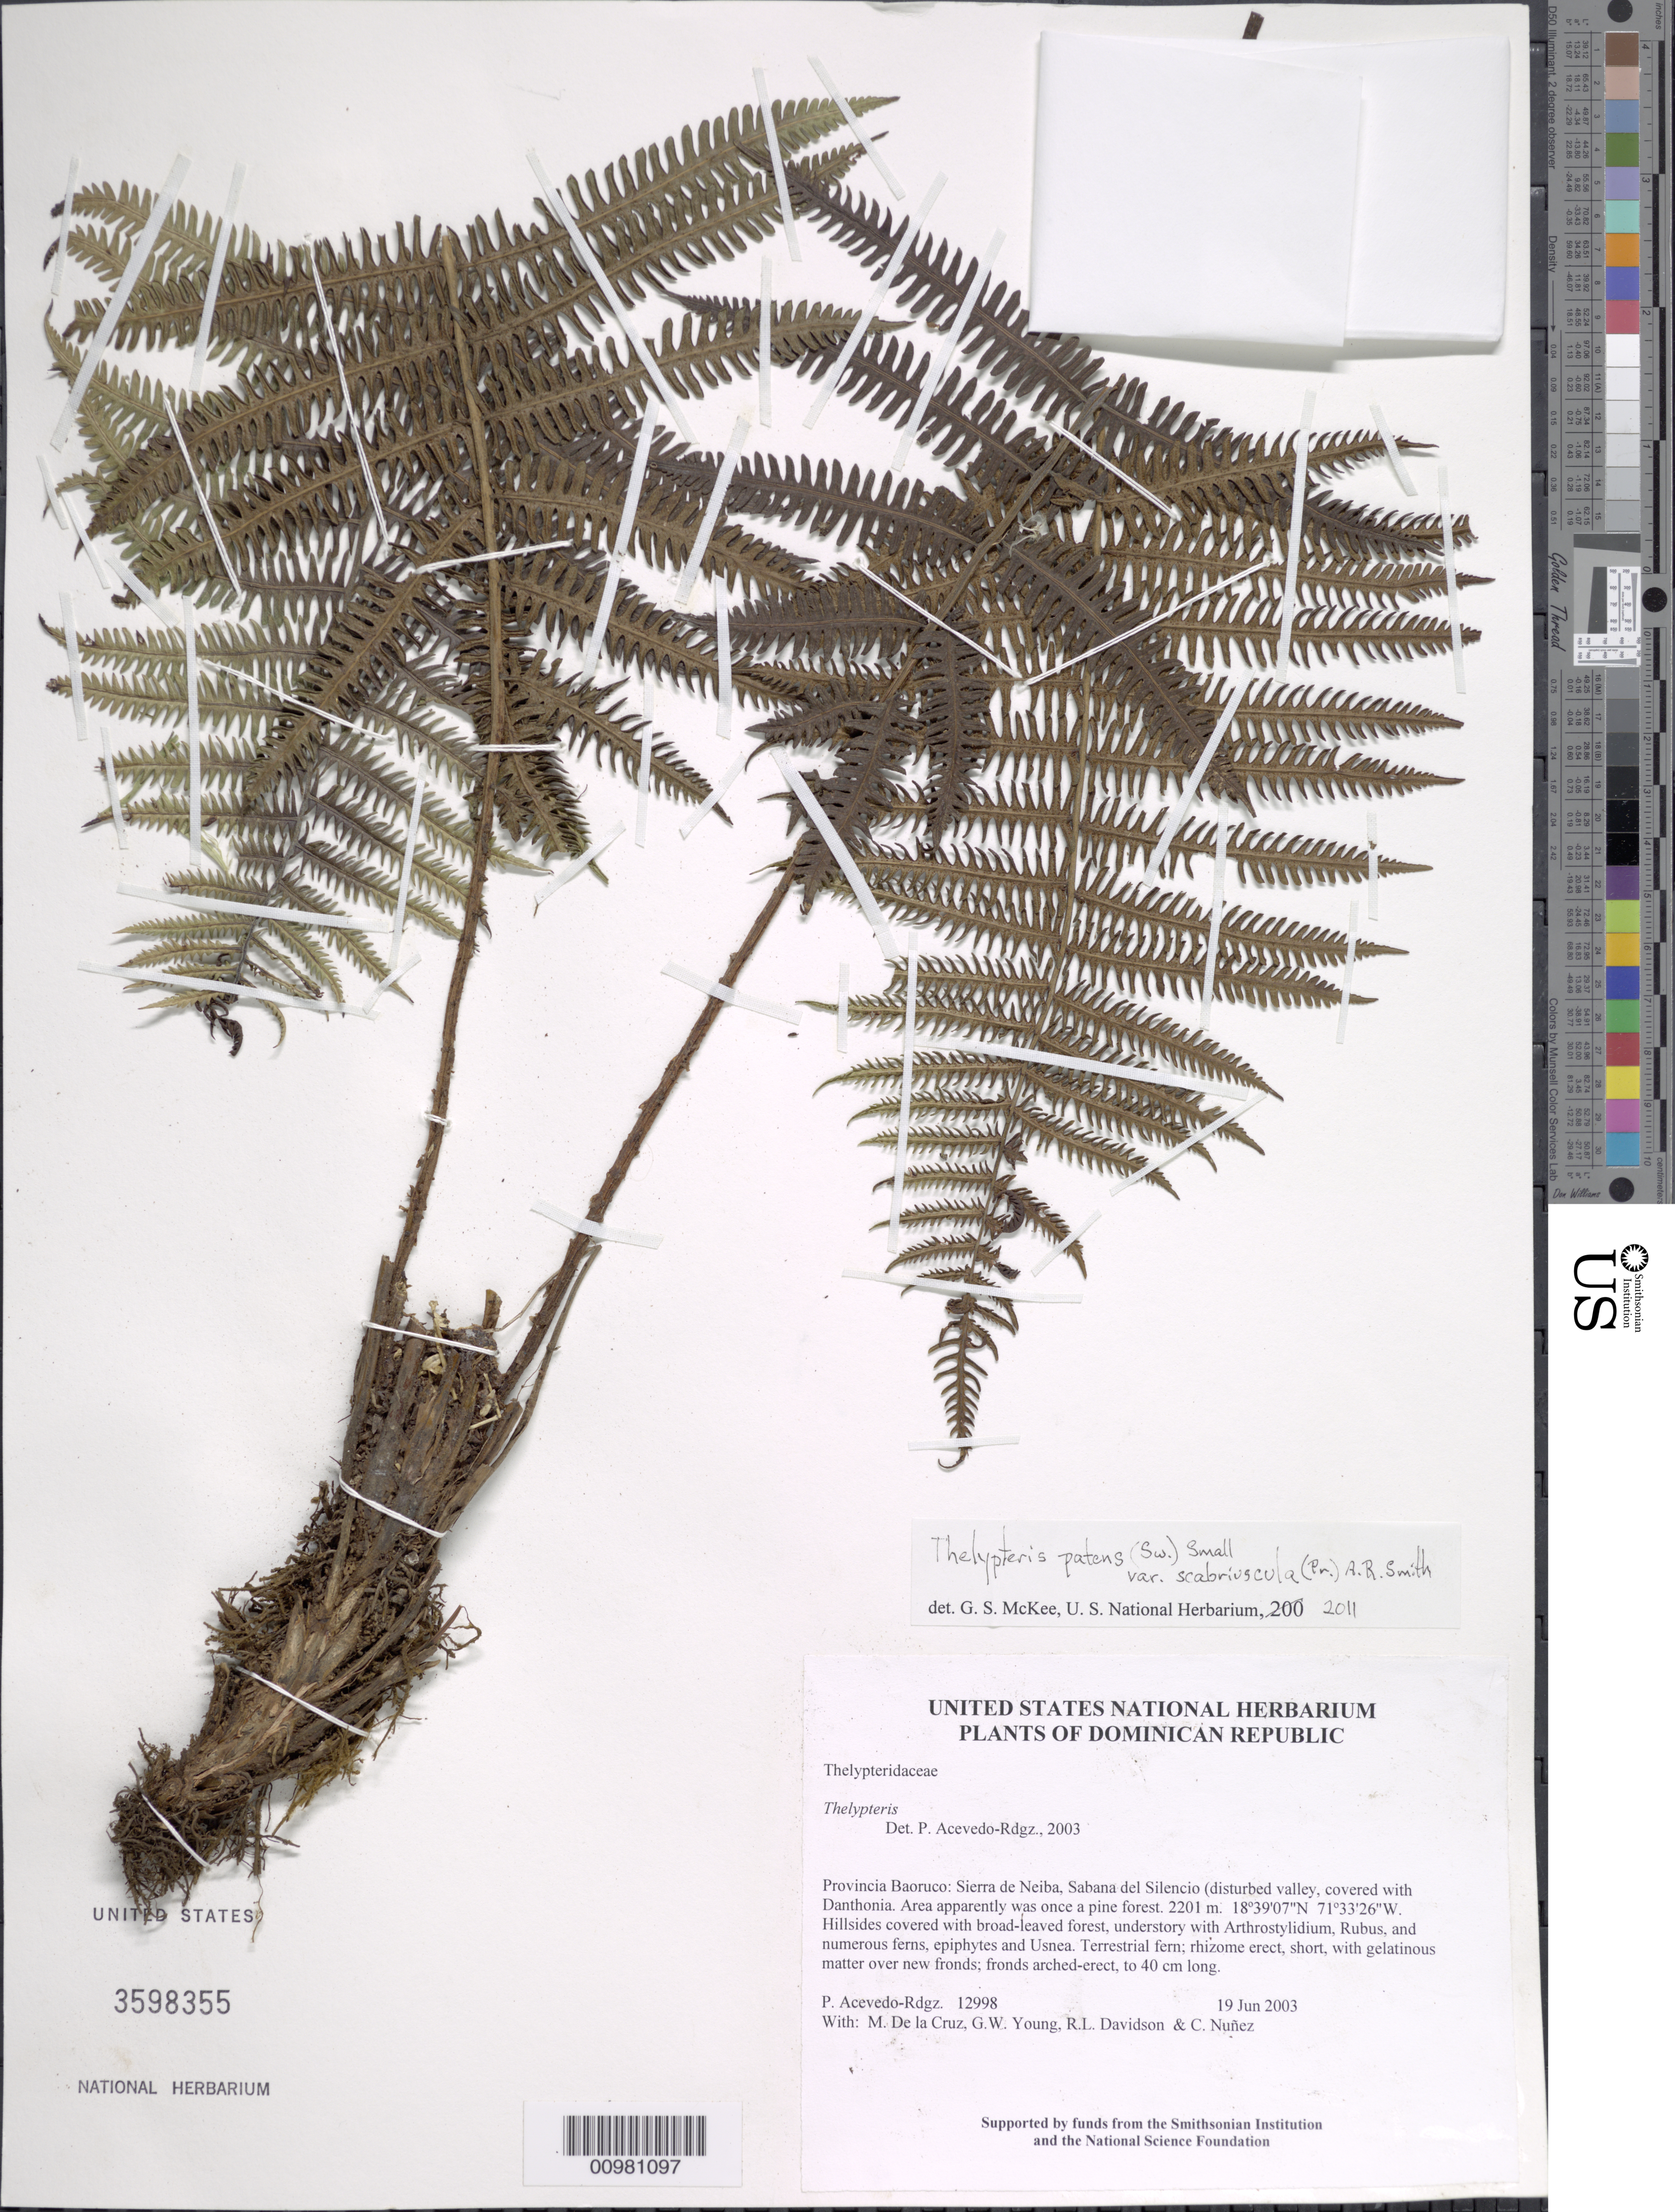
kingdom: Plantae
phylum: Tracheophyta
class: Polypodiopsida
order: Polypodiales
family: Thelypteridaceae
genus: Christella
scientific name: Christella patens var. patens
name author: (Sw.) Holttum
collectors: P. Acevedo-Rodr., M. de la Cruz, J. Rawlins, G. Young, R. Davidson & C. Nunez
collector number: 12998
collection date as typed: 19 Jun 2003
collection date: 2003-06-19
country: Dominican Republic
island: Hispaniola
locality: Provincia Baoruco: Sierra de Neiba, Sabana del Silencio (disturbed valley, covered with Danthonia. Area apparently was once a pine forest.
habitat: Hillsides covered with broad-leaved forest, understory with Arthrostylidium, Rubus, and numerous ferns, epiphytes and Usnea.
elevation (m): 2201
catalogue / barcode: US 3598355